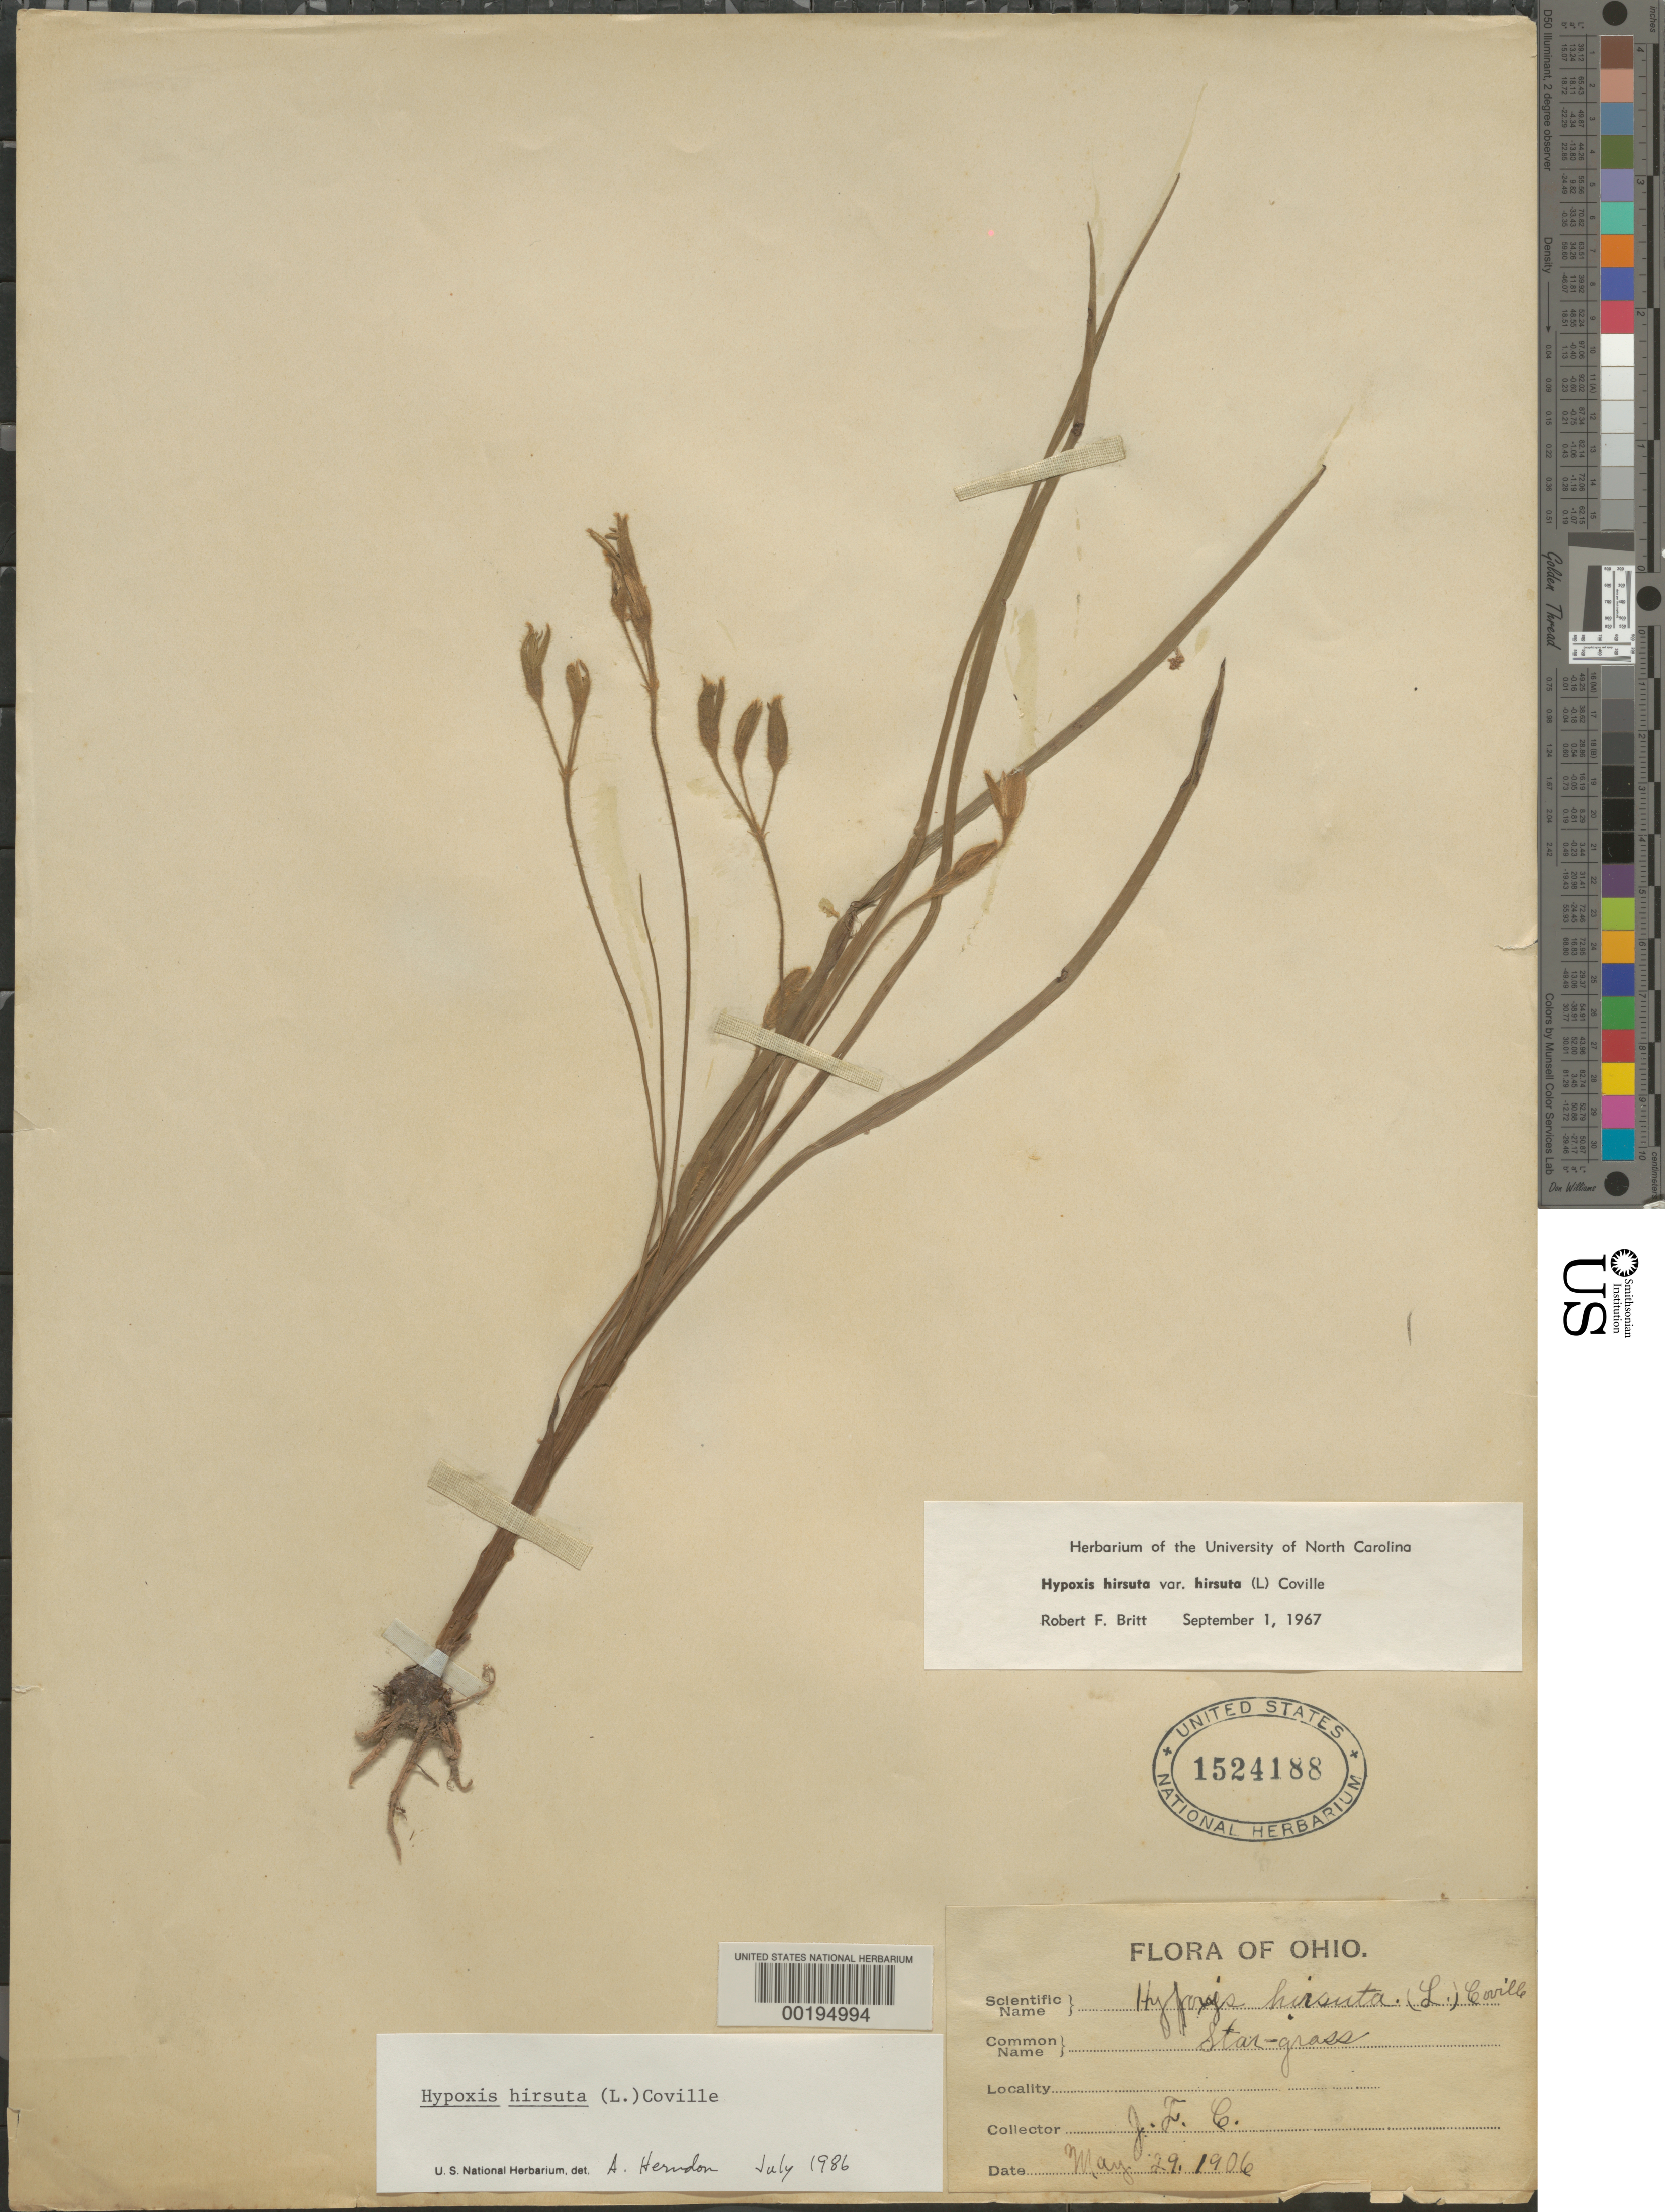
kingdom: Plantae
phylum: Tracheophyta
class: Liliopsida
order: Asparagales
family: Hypoxidaceae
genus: Hypoxis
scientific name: Hypoxis hirsuta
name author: (L.) Coville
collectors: J. F. Clevenger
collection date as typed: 29 May 1906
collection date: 1906-05-29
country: United States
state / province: Ohio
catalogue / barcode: US 1524188